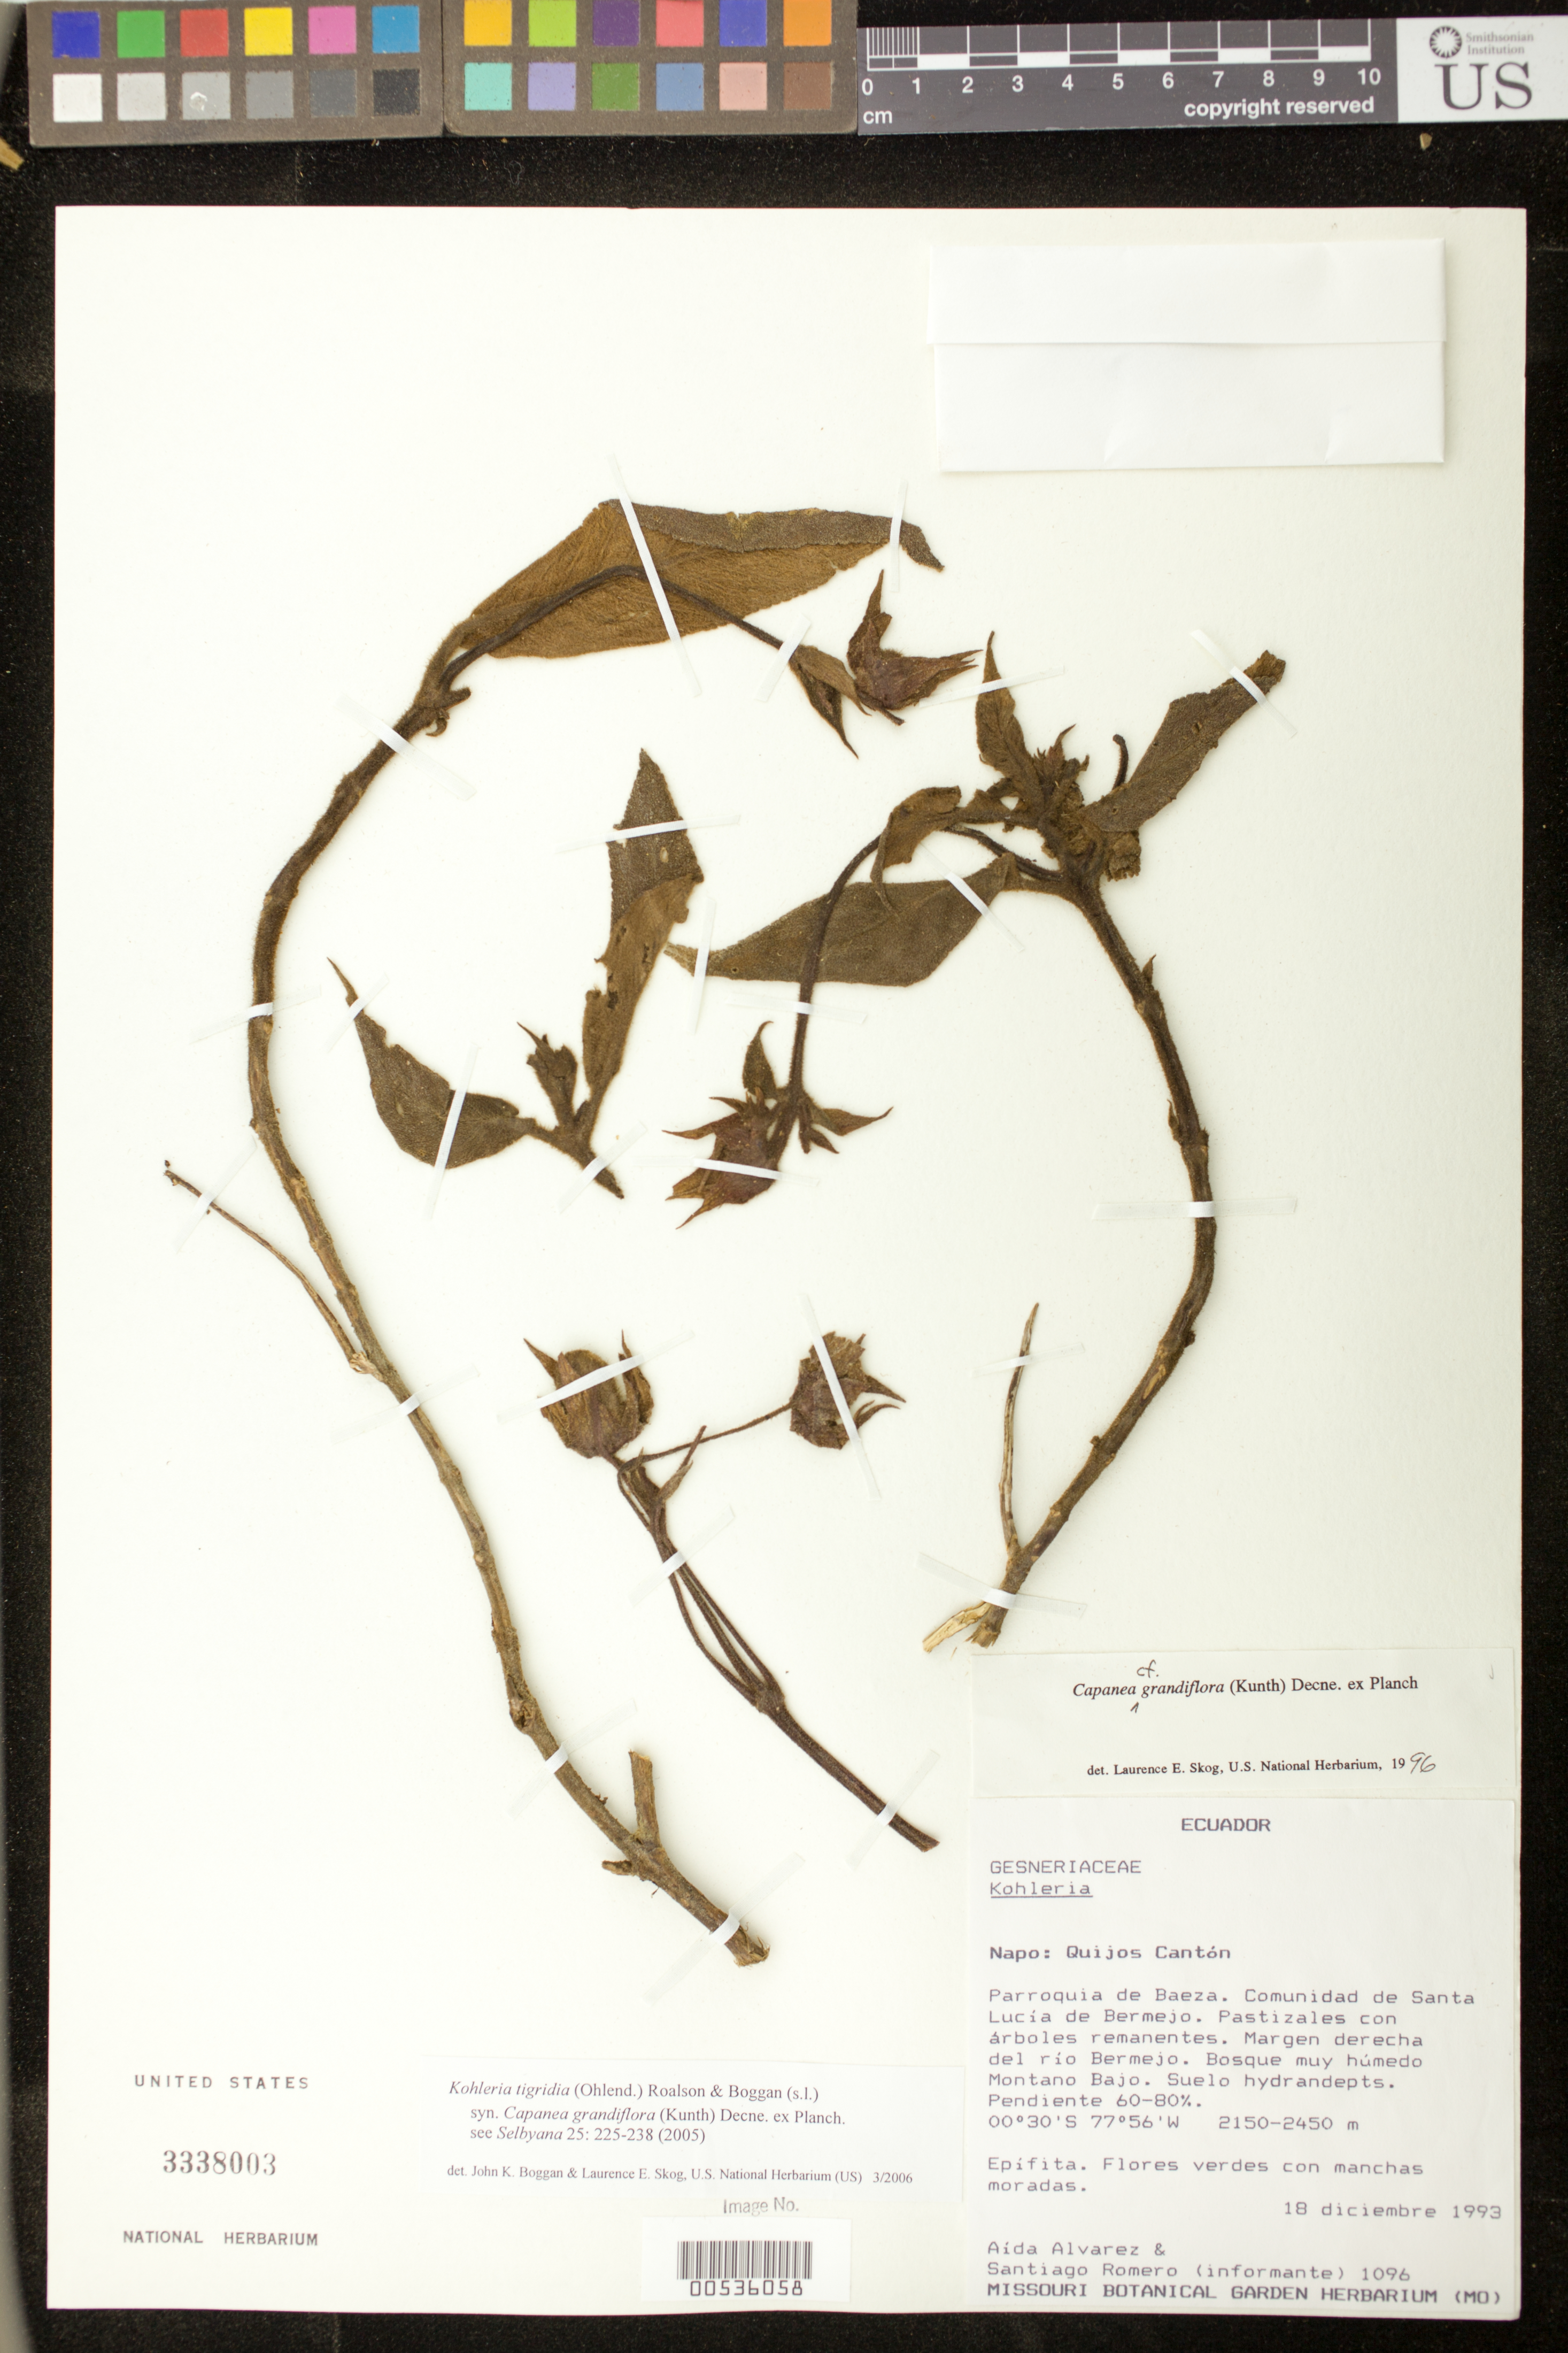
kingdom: Plantae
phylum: Tracheophyta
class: Magnoliopsida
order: Lamiales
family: Gesneriaceae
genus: Kohleria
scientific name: Kohleria tigridia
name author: (Ohlend.) Roalson & Boggan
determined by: Boggan, J. K.; Skog, L. E.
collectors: A. Alvarez & S. Romero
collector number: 1096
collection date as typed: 18 Dec 1993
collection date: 1993-12-18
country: Ecuador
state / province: Napo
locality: Quijos Cantón; Parroquia de Baeza, comunidad de Santa Lucía de Bermejo, margen derecha del río Bermejo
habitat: Pastizales con árboles remanentes; bosque muy húmedo montano bajo, suelo hydrandepts; pendiente 60-80%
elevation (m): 2150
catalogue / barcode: US 3338003